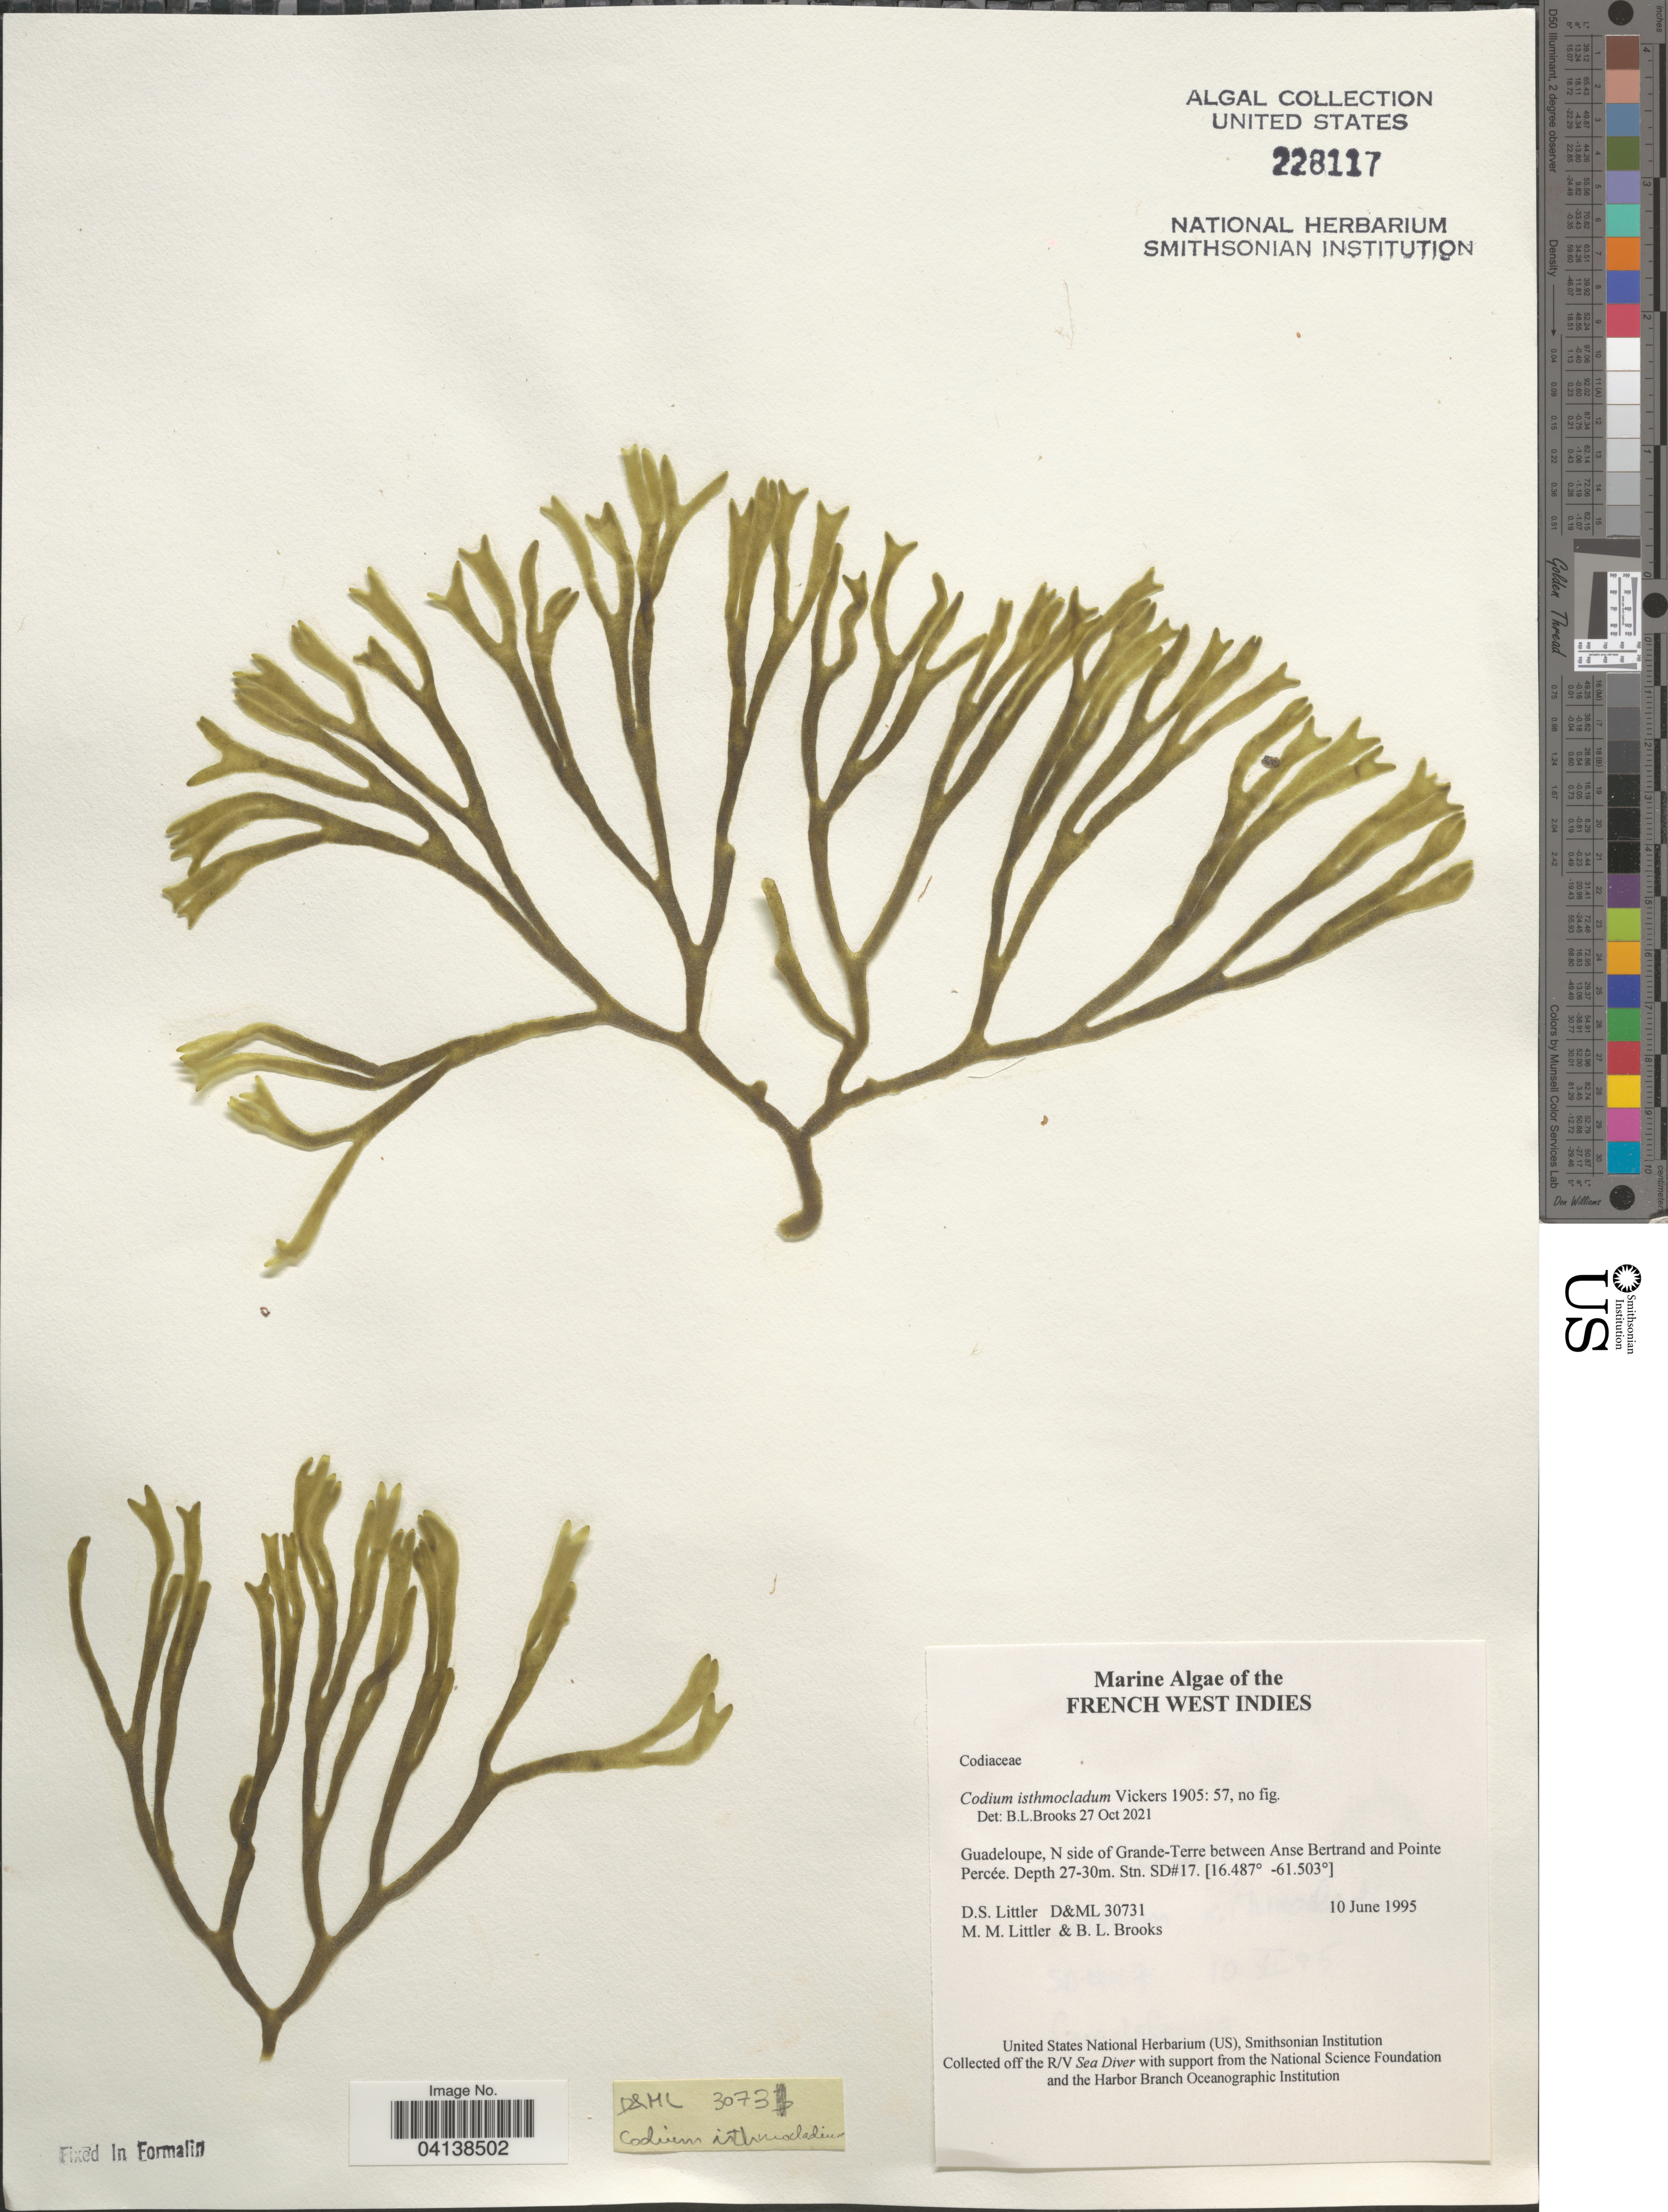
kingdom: Plantae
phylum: Chlorophyta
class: Ulvophyceae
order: Bryopsidales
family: Codiaceae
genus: Codium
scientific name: Codium isthmocladum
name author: Vickers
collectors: D. S. Littler & B. Brooks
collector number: D&ML 30731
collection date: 1995-06-10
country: Guadeloupe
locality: French West Indies. N side of Grande-Terre between Anse Bertrand and Pointe Percée. Stn. SD#17.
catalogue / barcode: US 228117